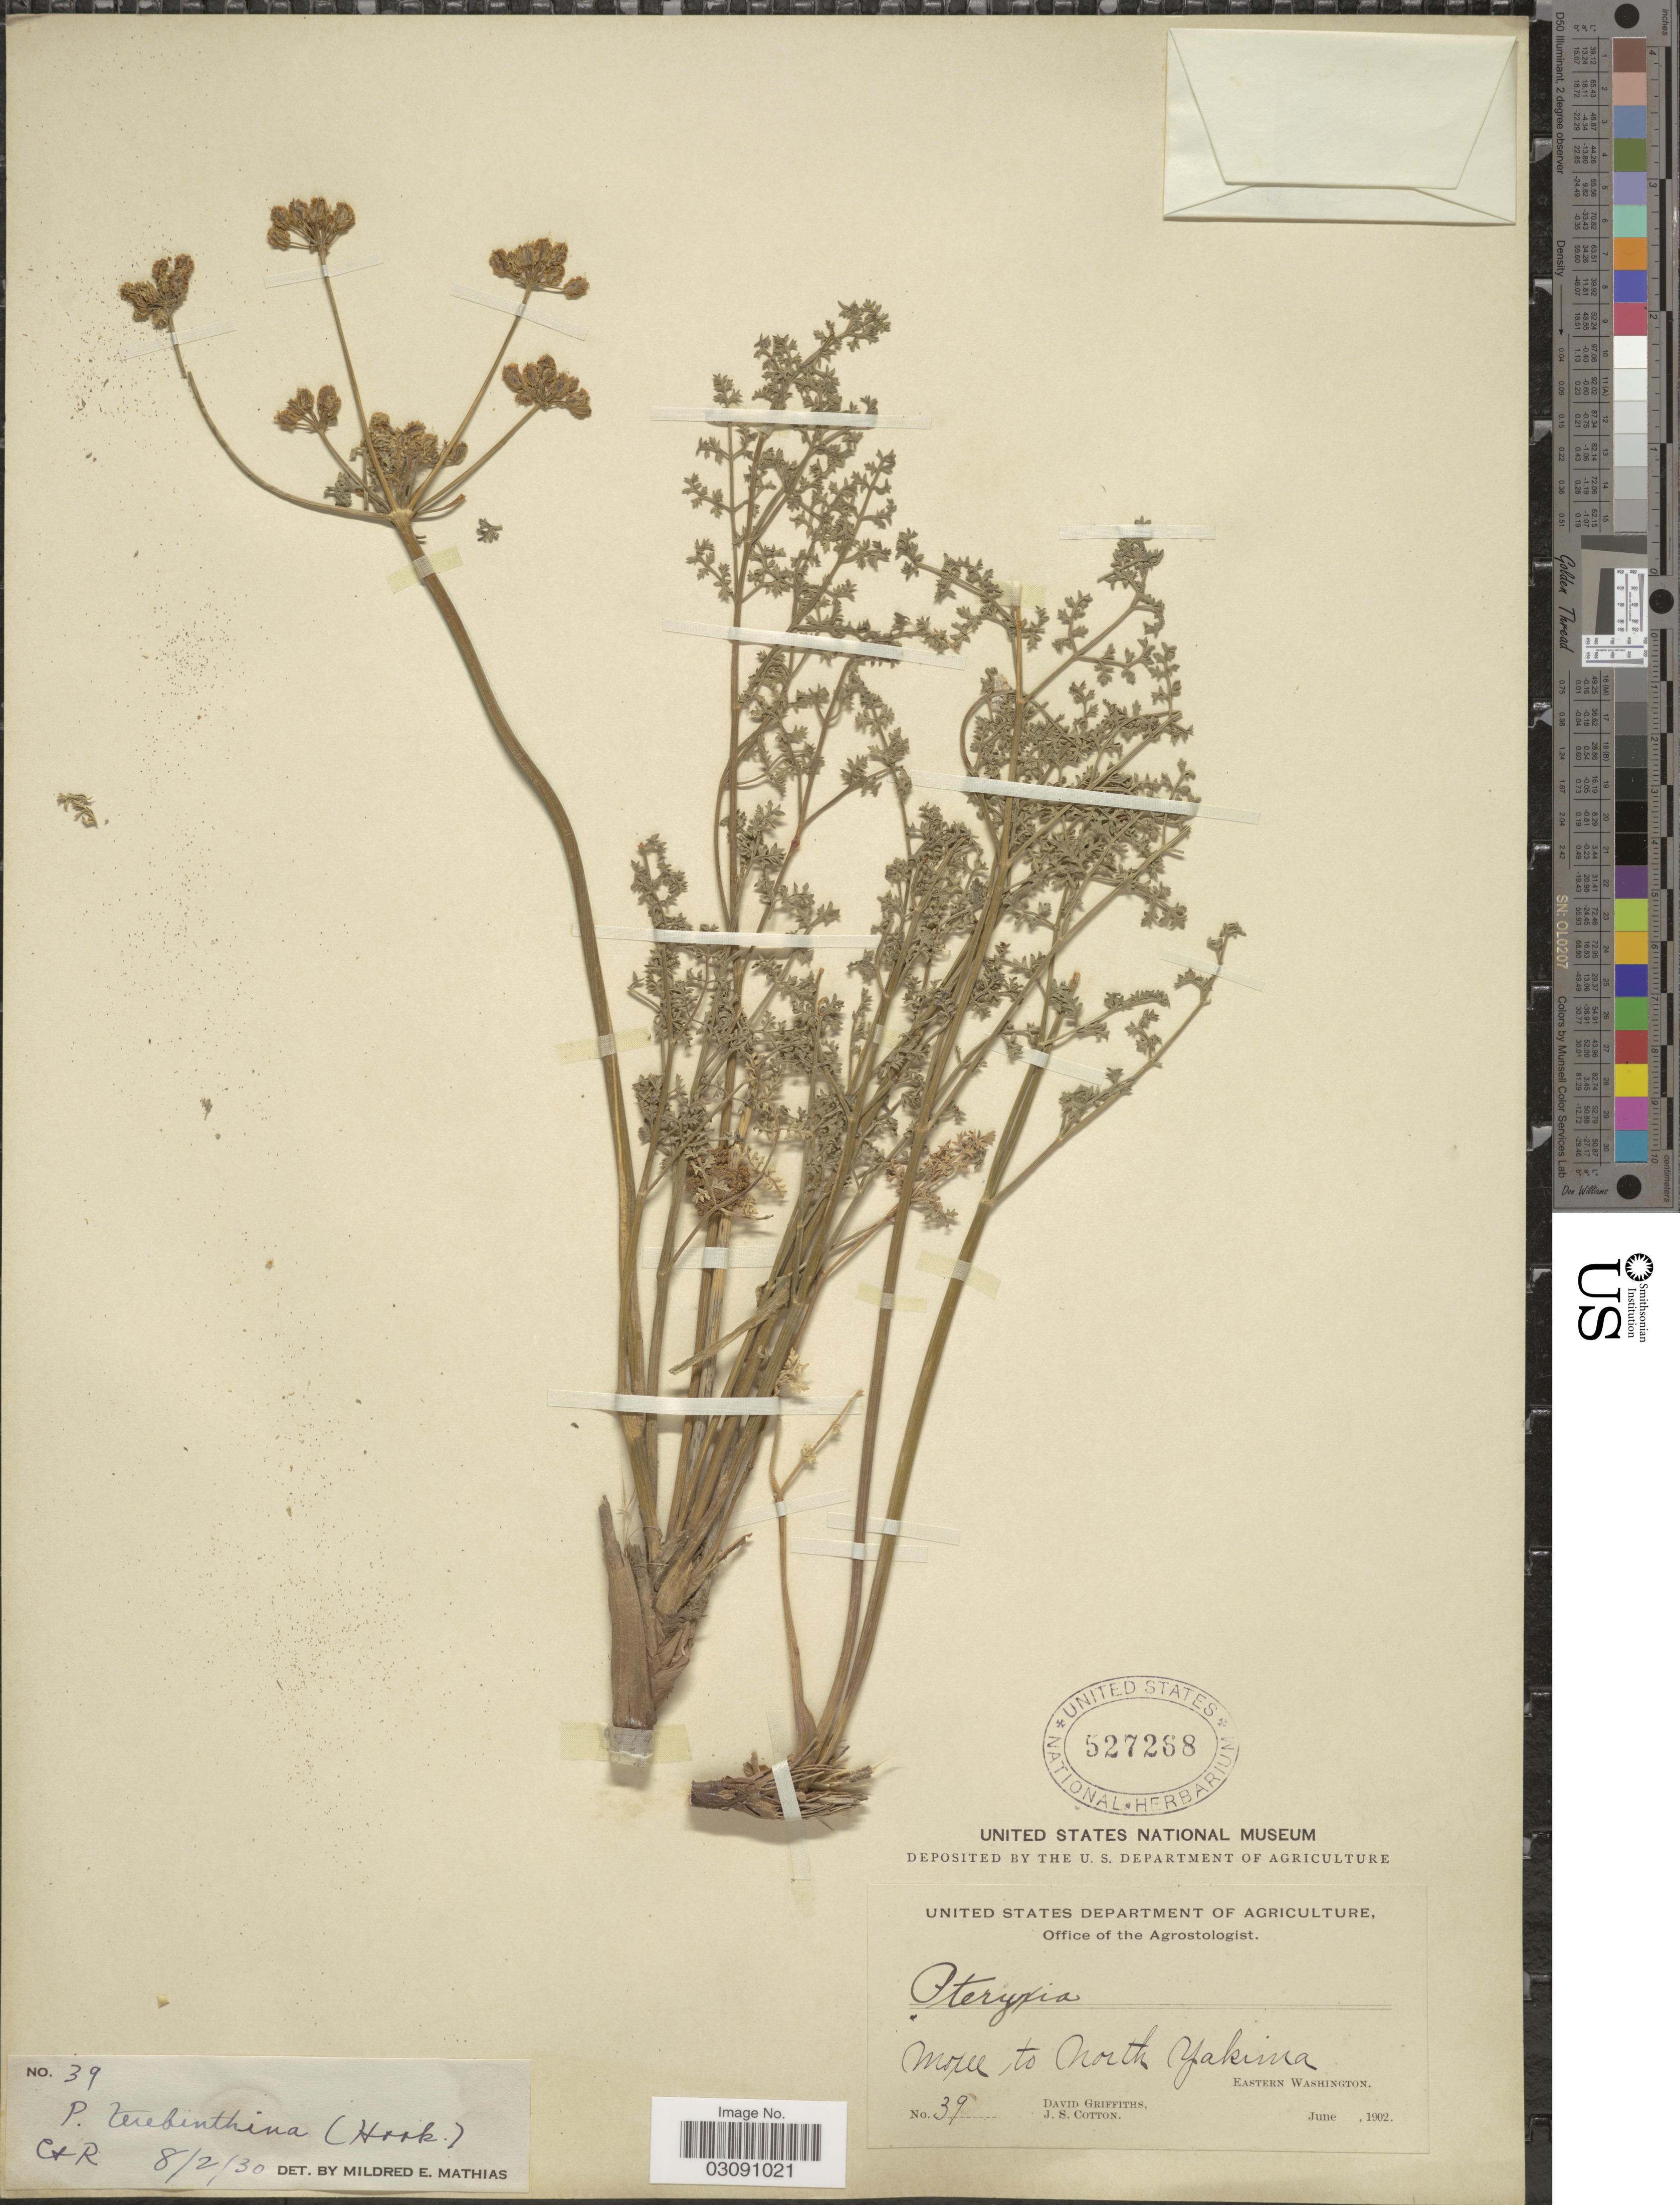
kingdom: Plantae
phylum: Tracheophyta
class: Magnoliopsida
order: Apiales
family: Apiaceae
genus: Pteryxia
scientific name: Pteryxia terebinthina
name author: (Hook.) J.M. Coult. & Rose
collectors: D. Griffiths & J. S. Cotton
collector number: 39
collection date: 1902-06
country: United States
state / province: Washington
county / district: Yakima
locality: Moxee to North Yakima, Eastern Washington.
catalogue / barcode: US 527268